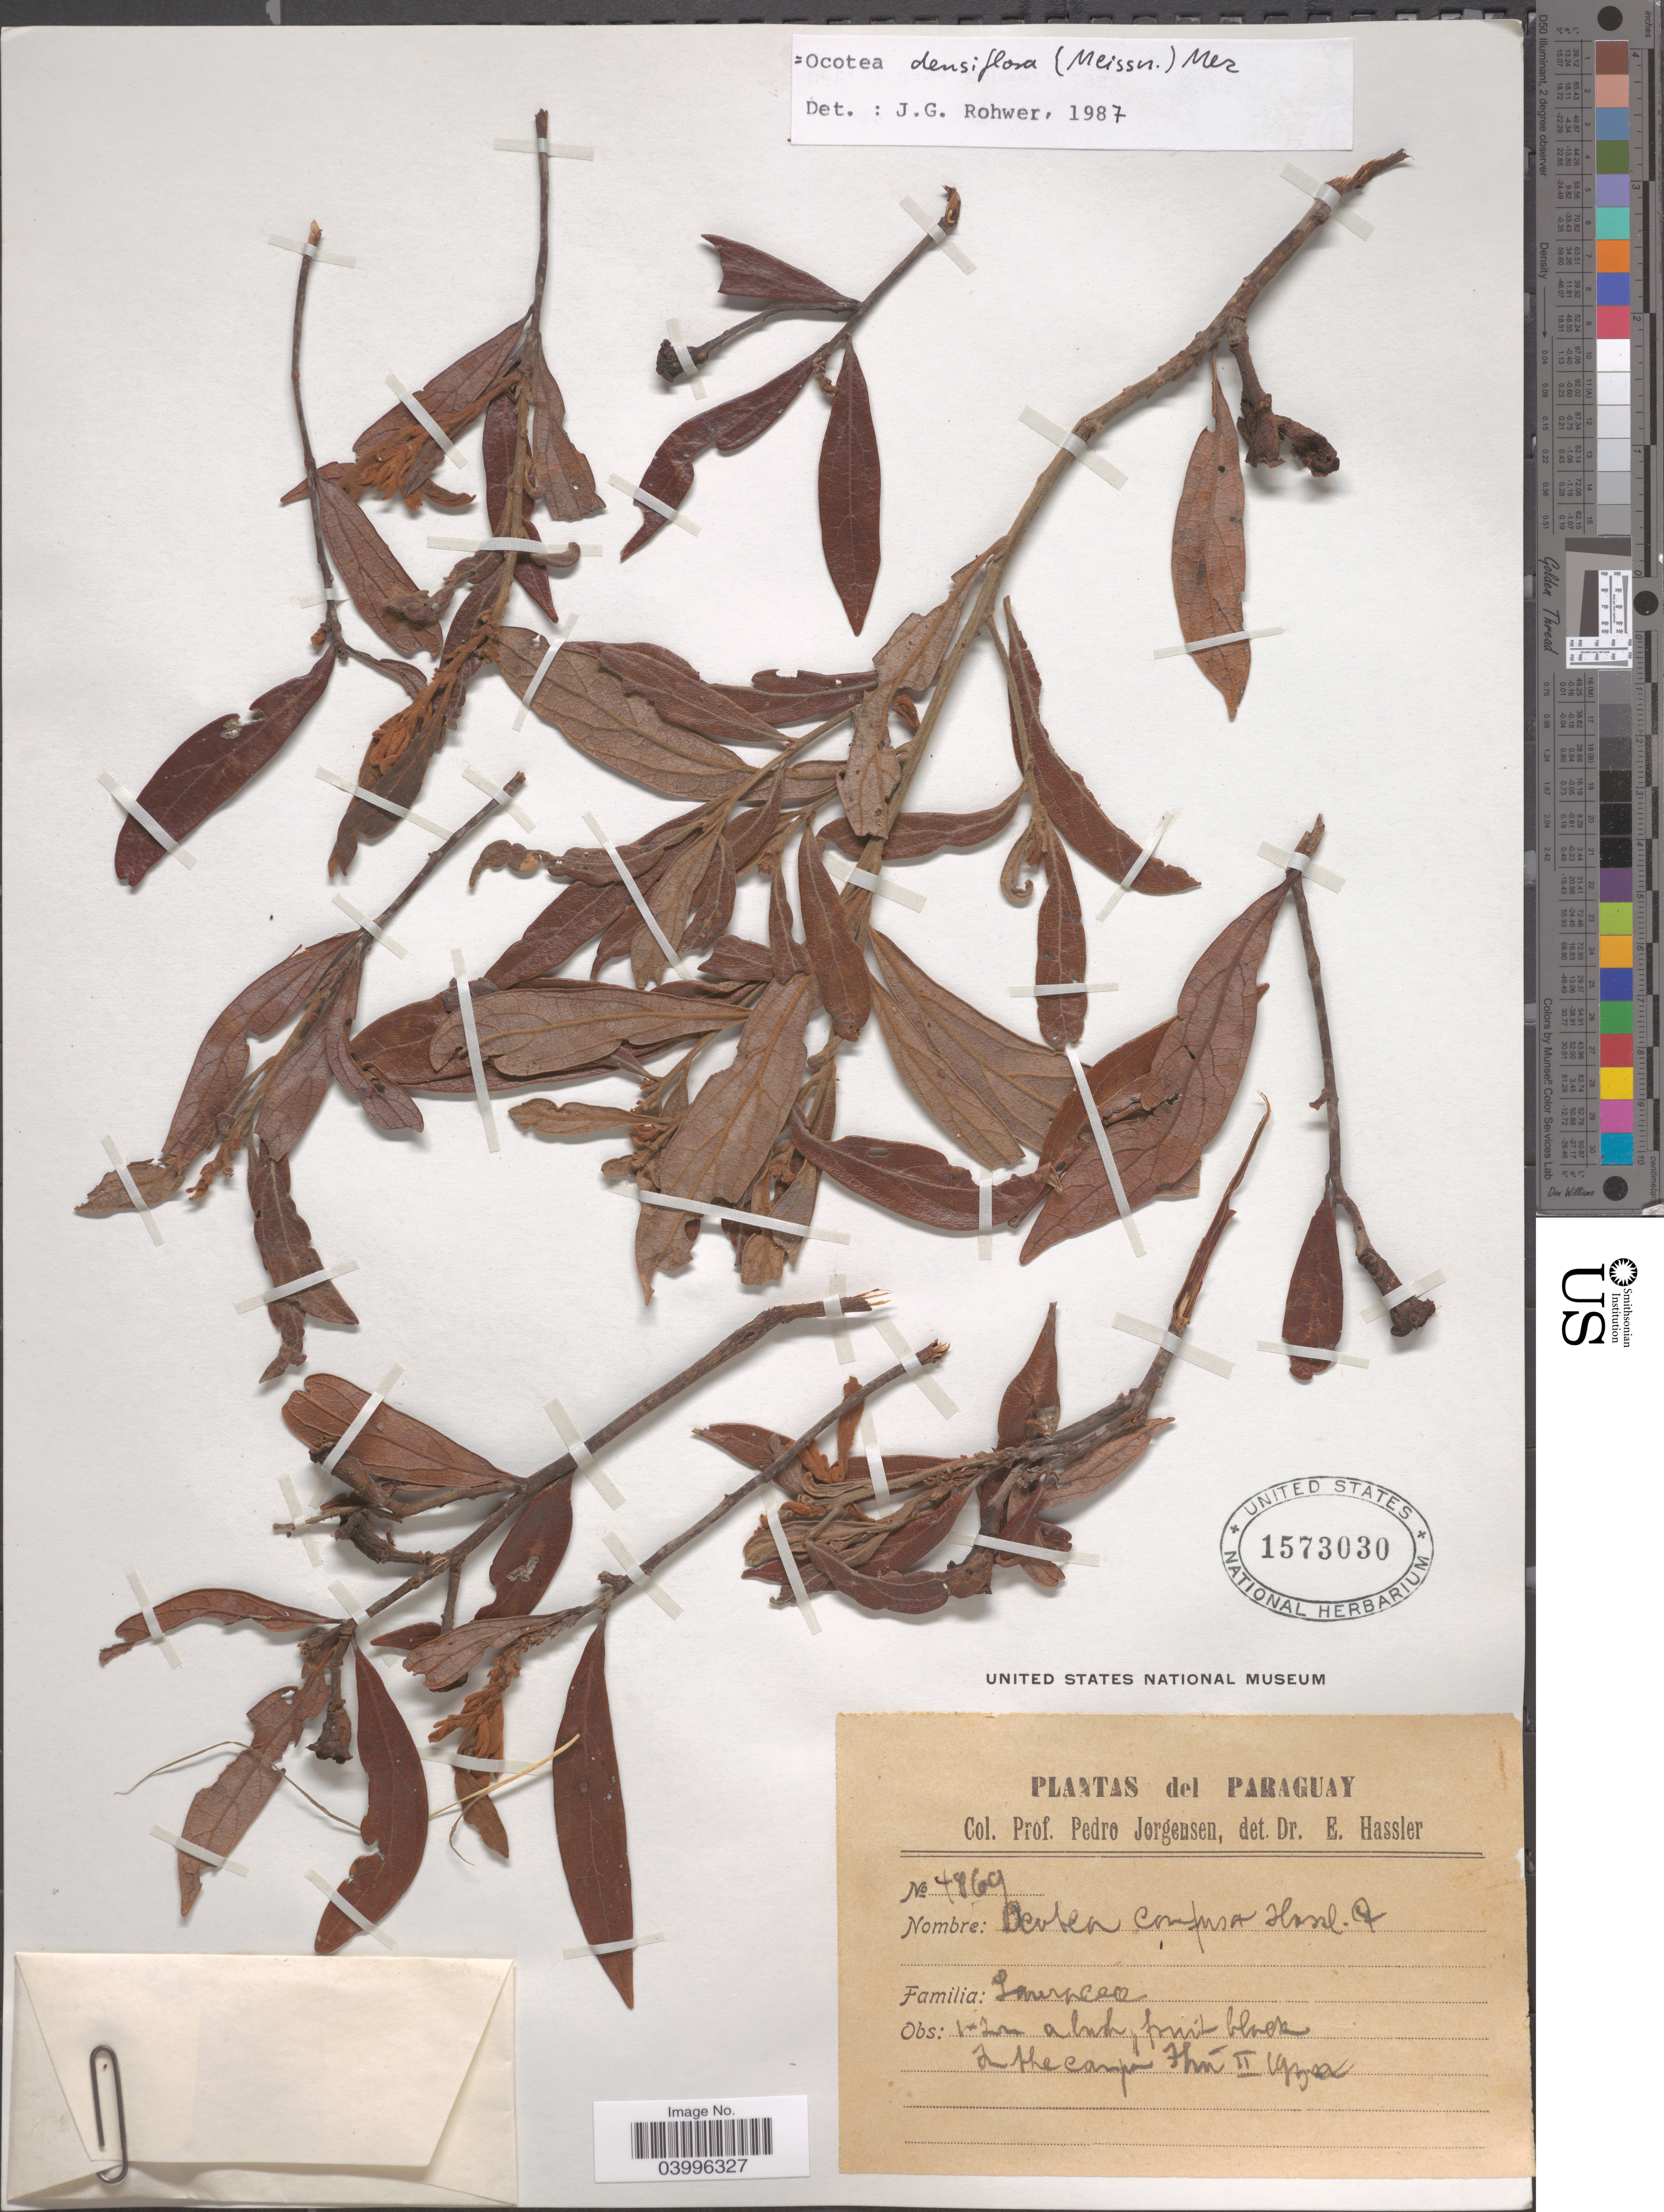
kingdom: Plantae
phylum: Tracheophyta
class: Magnoliopsida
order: Laurales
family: Lauraceae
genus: Ocotea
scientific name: Ocotea densiflora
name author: (Meisn.) Mez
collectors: P. Jörgensen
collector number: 4869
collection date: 1930-02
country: Paraguay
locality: In the campo Ihu.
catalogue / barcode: US 1573030